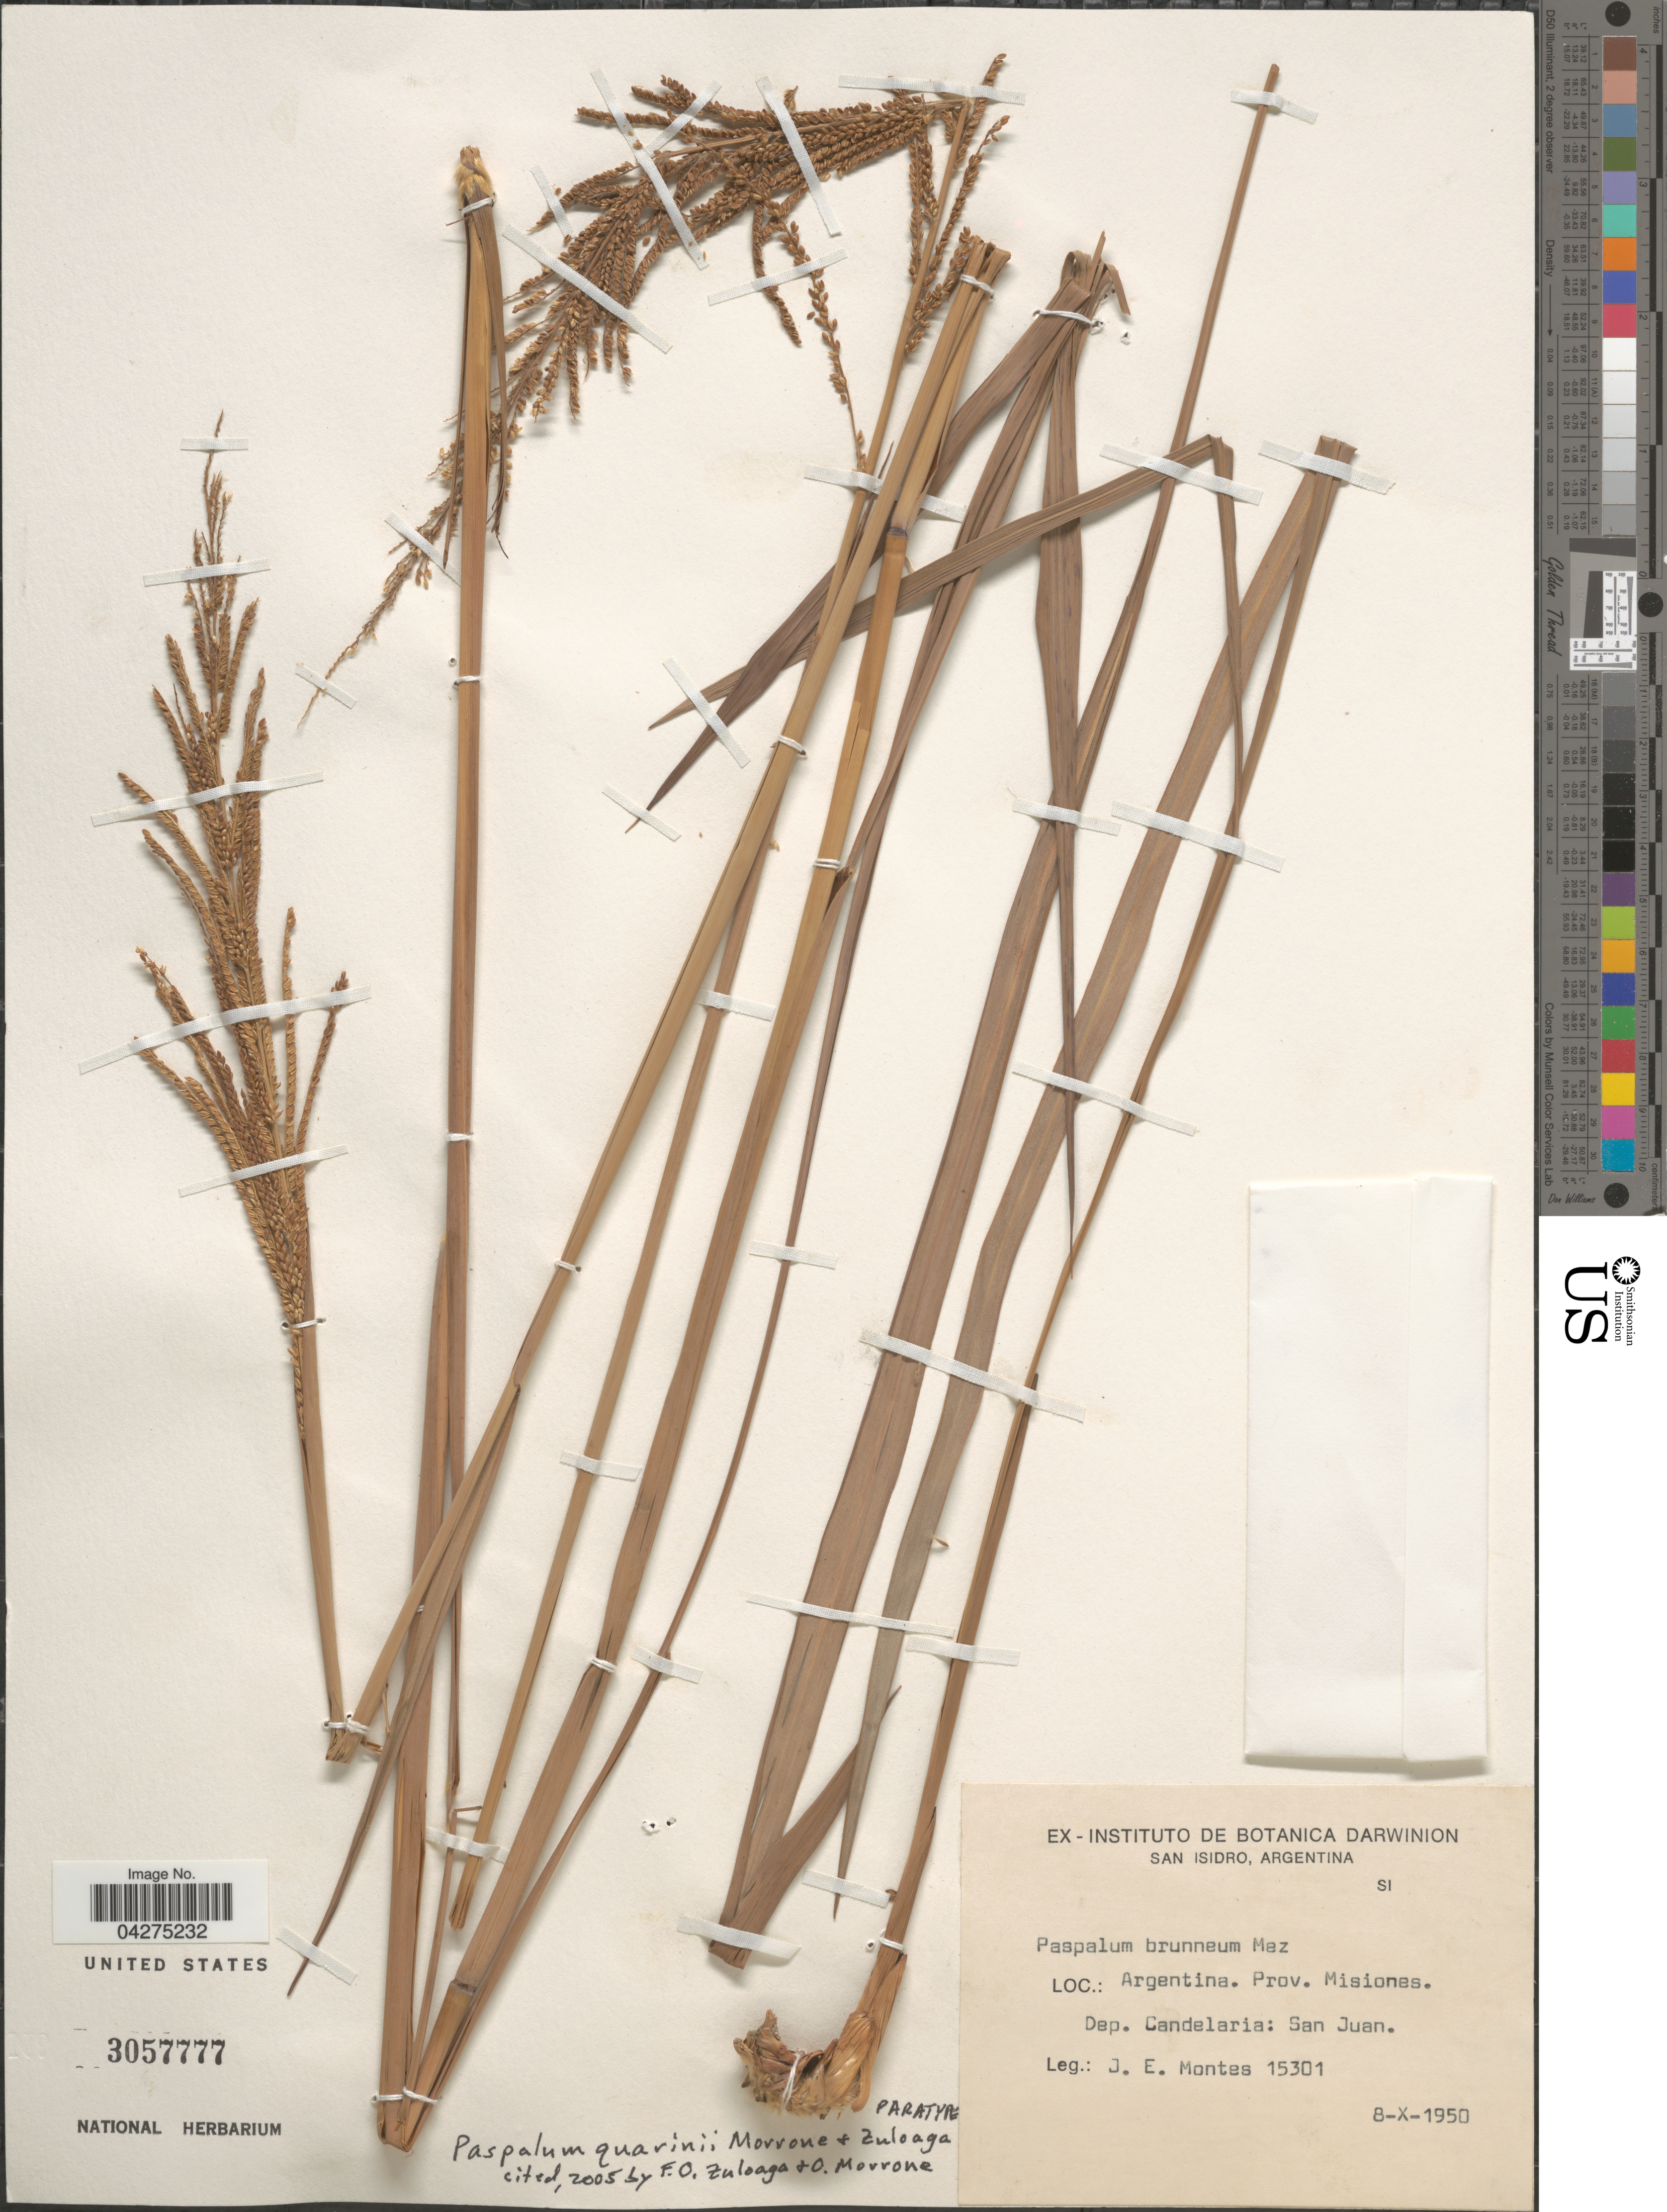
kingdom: Plantae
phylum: Tracheophyta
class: Liliopsida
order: Poales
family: Poaceae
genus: Paspalum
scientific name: Paspalum quarinii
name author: Morrone & Zuloaga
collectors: J. E. Montes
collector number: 15301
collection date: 1950-10-08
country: Argentina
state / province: Misiones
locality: Dep. Candelaria: San Juan.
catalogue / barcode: US 3057777